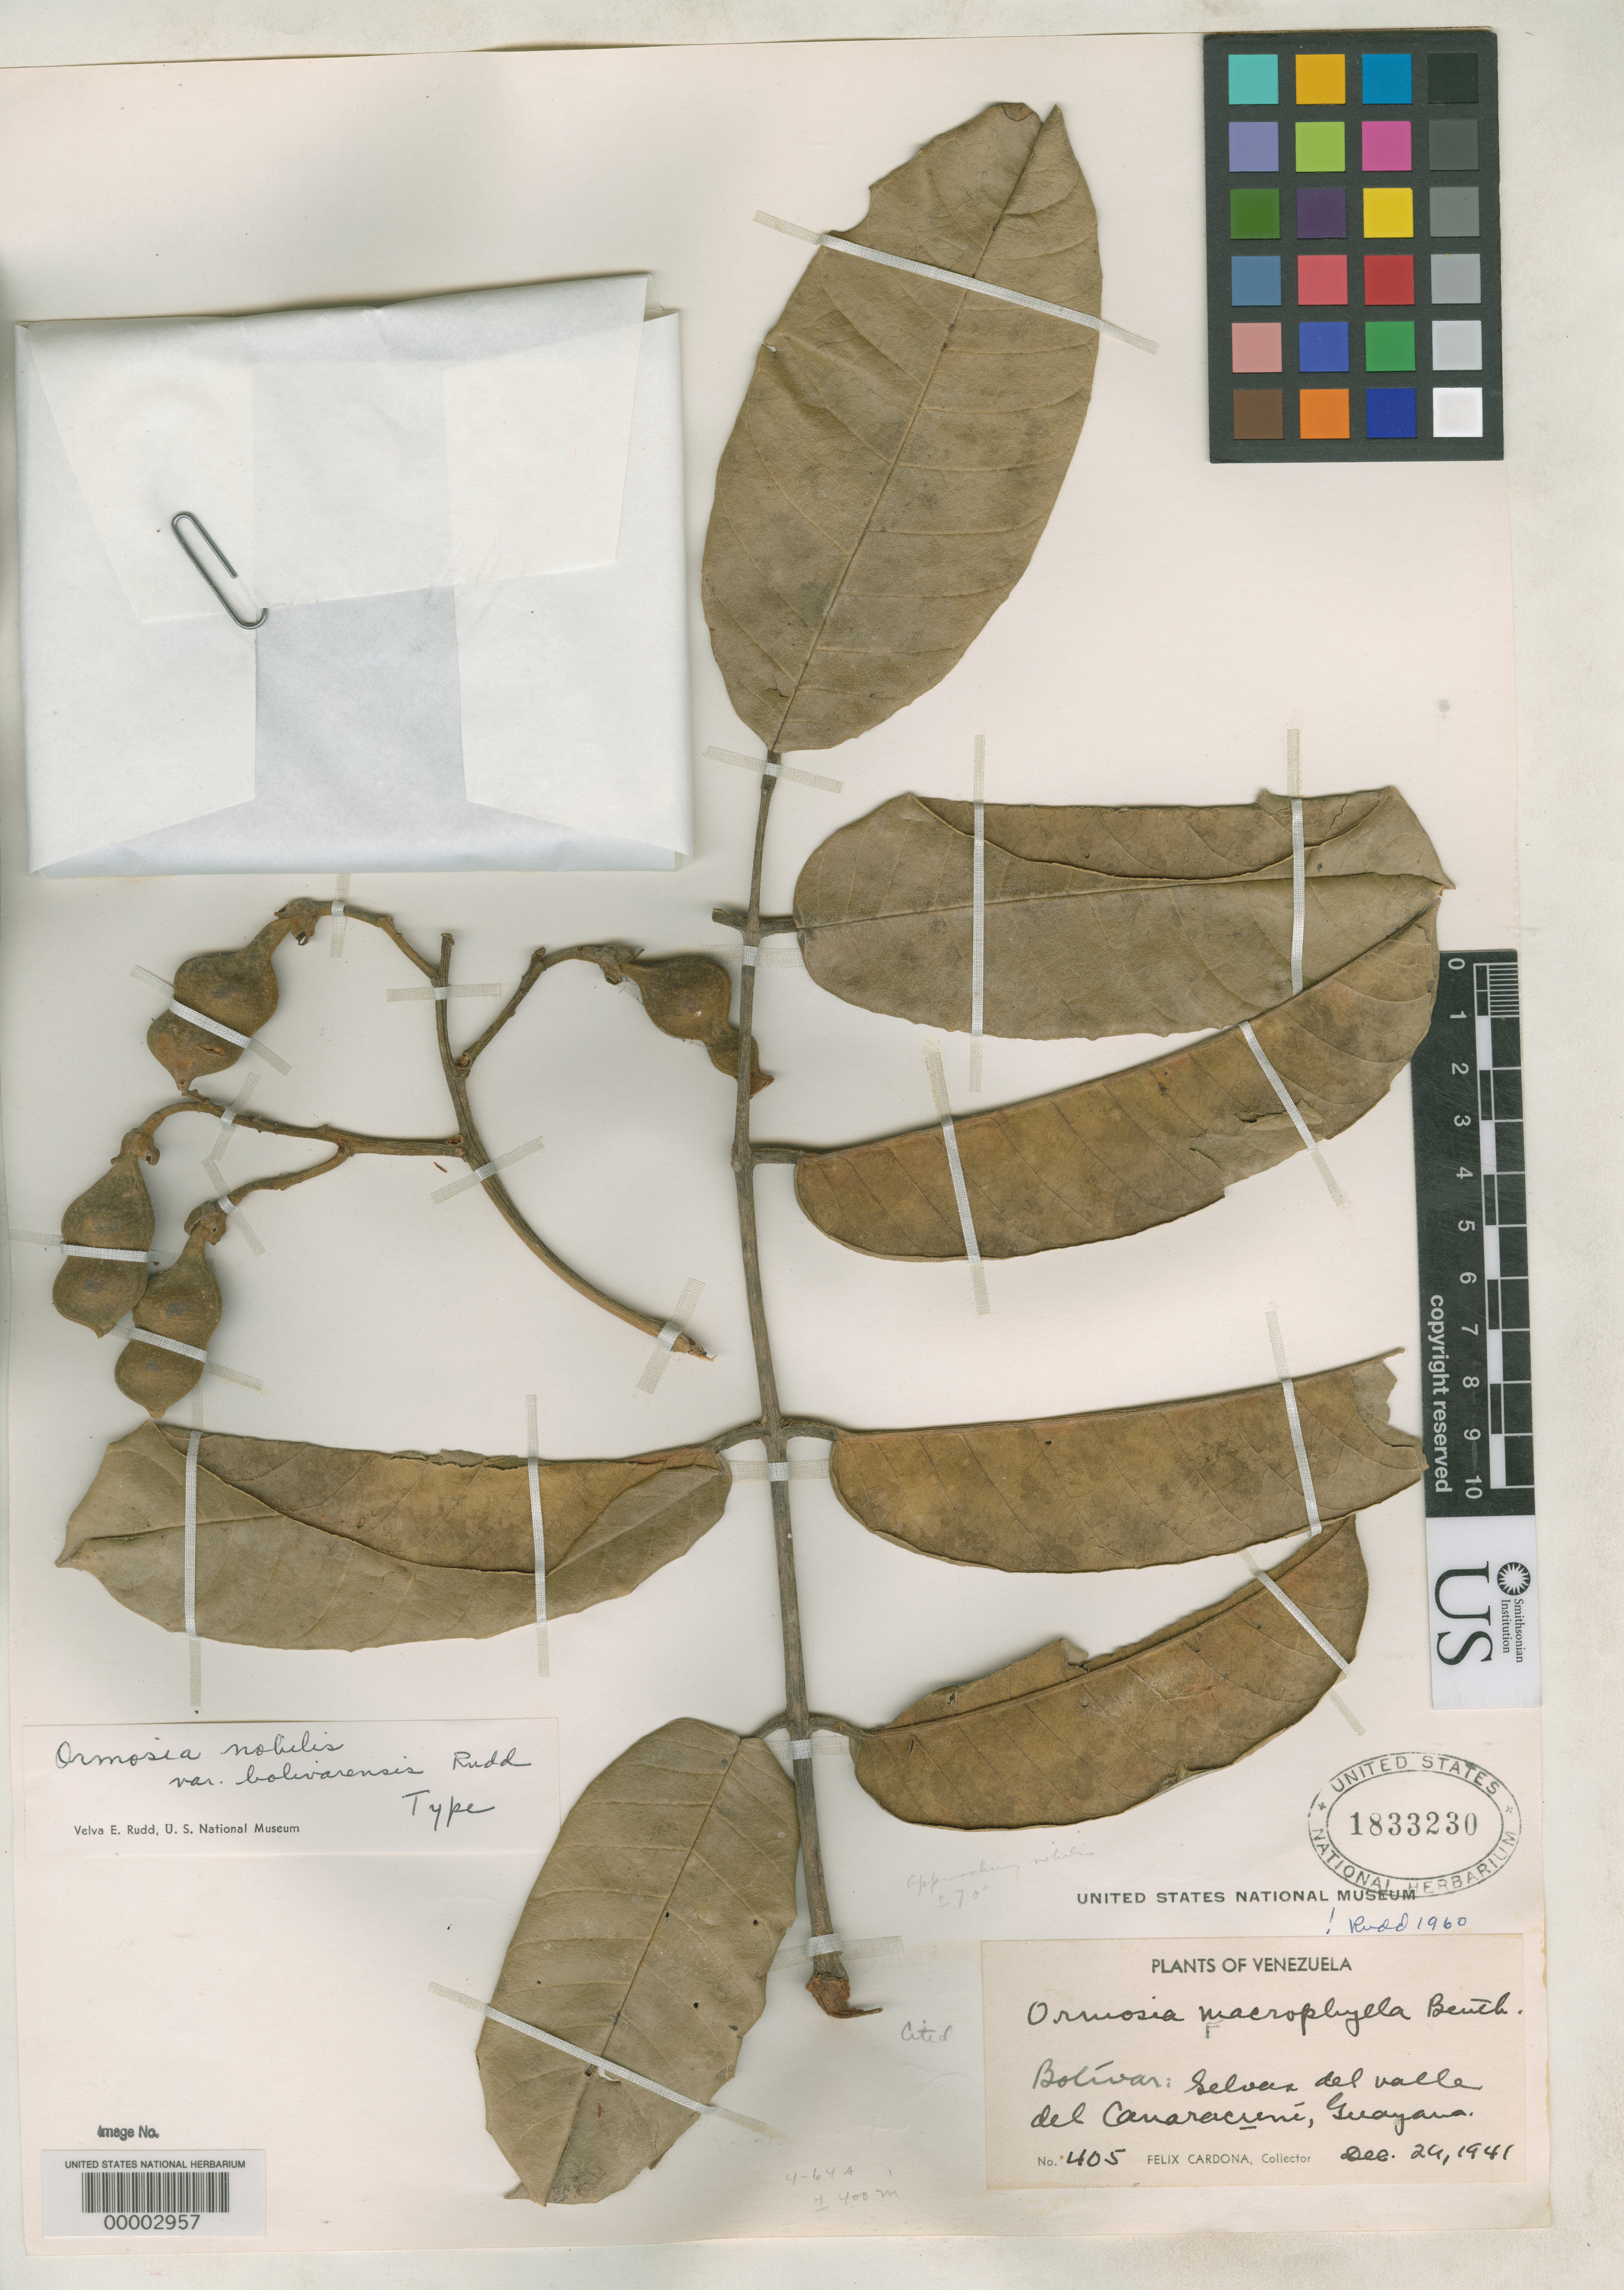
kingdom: Plantae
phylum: Tracheophyta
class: Magnoliopsida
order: Fabales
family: Fabaceae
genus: Ormosia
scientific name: Ormosia nobilis var. bolivarensis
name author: Rudd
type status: Holotype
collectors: F. Cardona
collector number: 405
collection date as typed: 24 Dec 1941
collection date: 1941-12-24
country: Venezuela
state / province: Bolivar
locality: Valle de Canaracuni.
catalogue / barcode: US 1833230